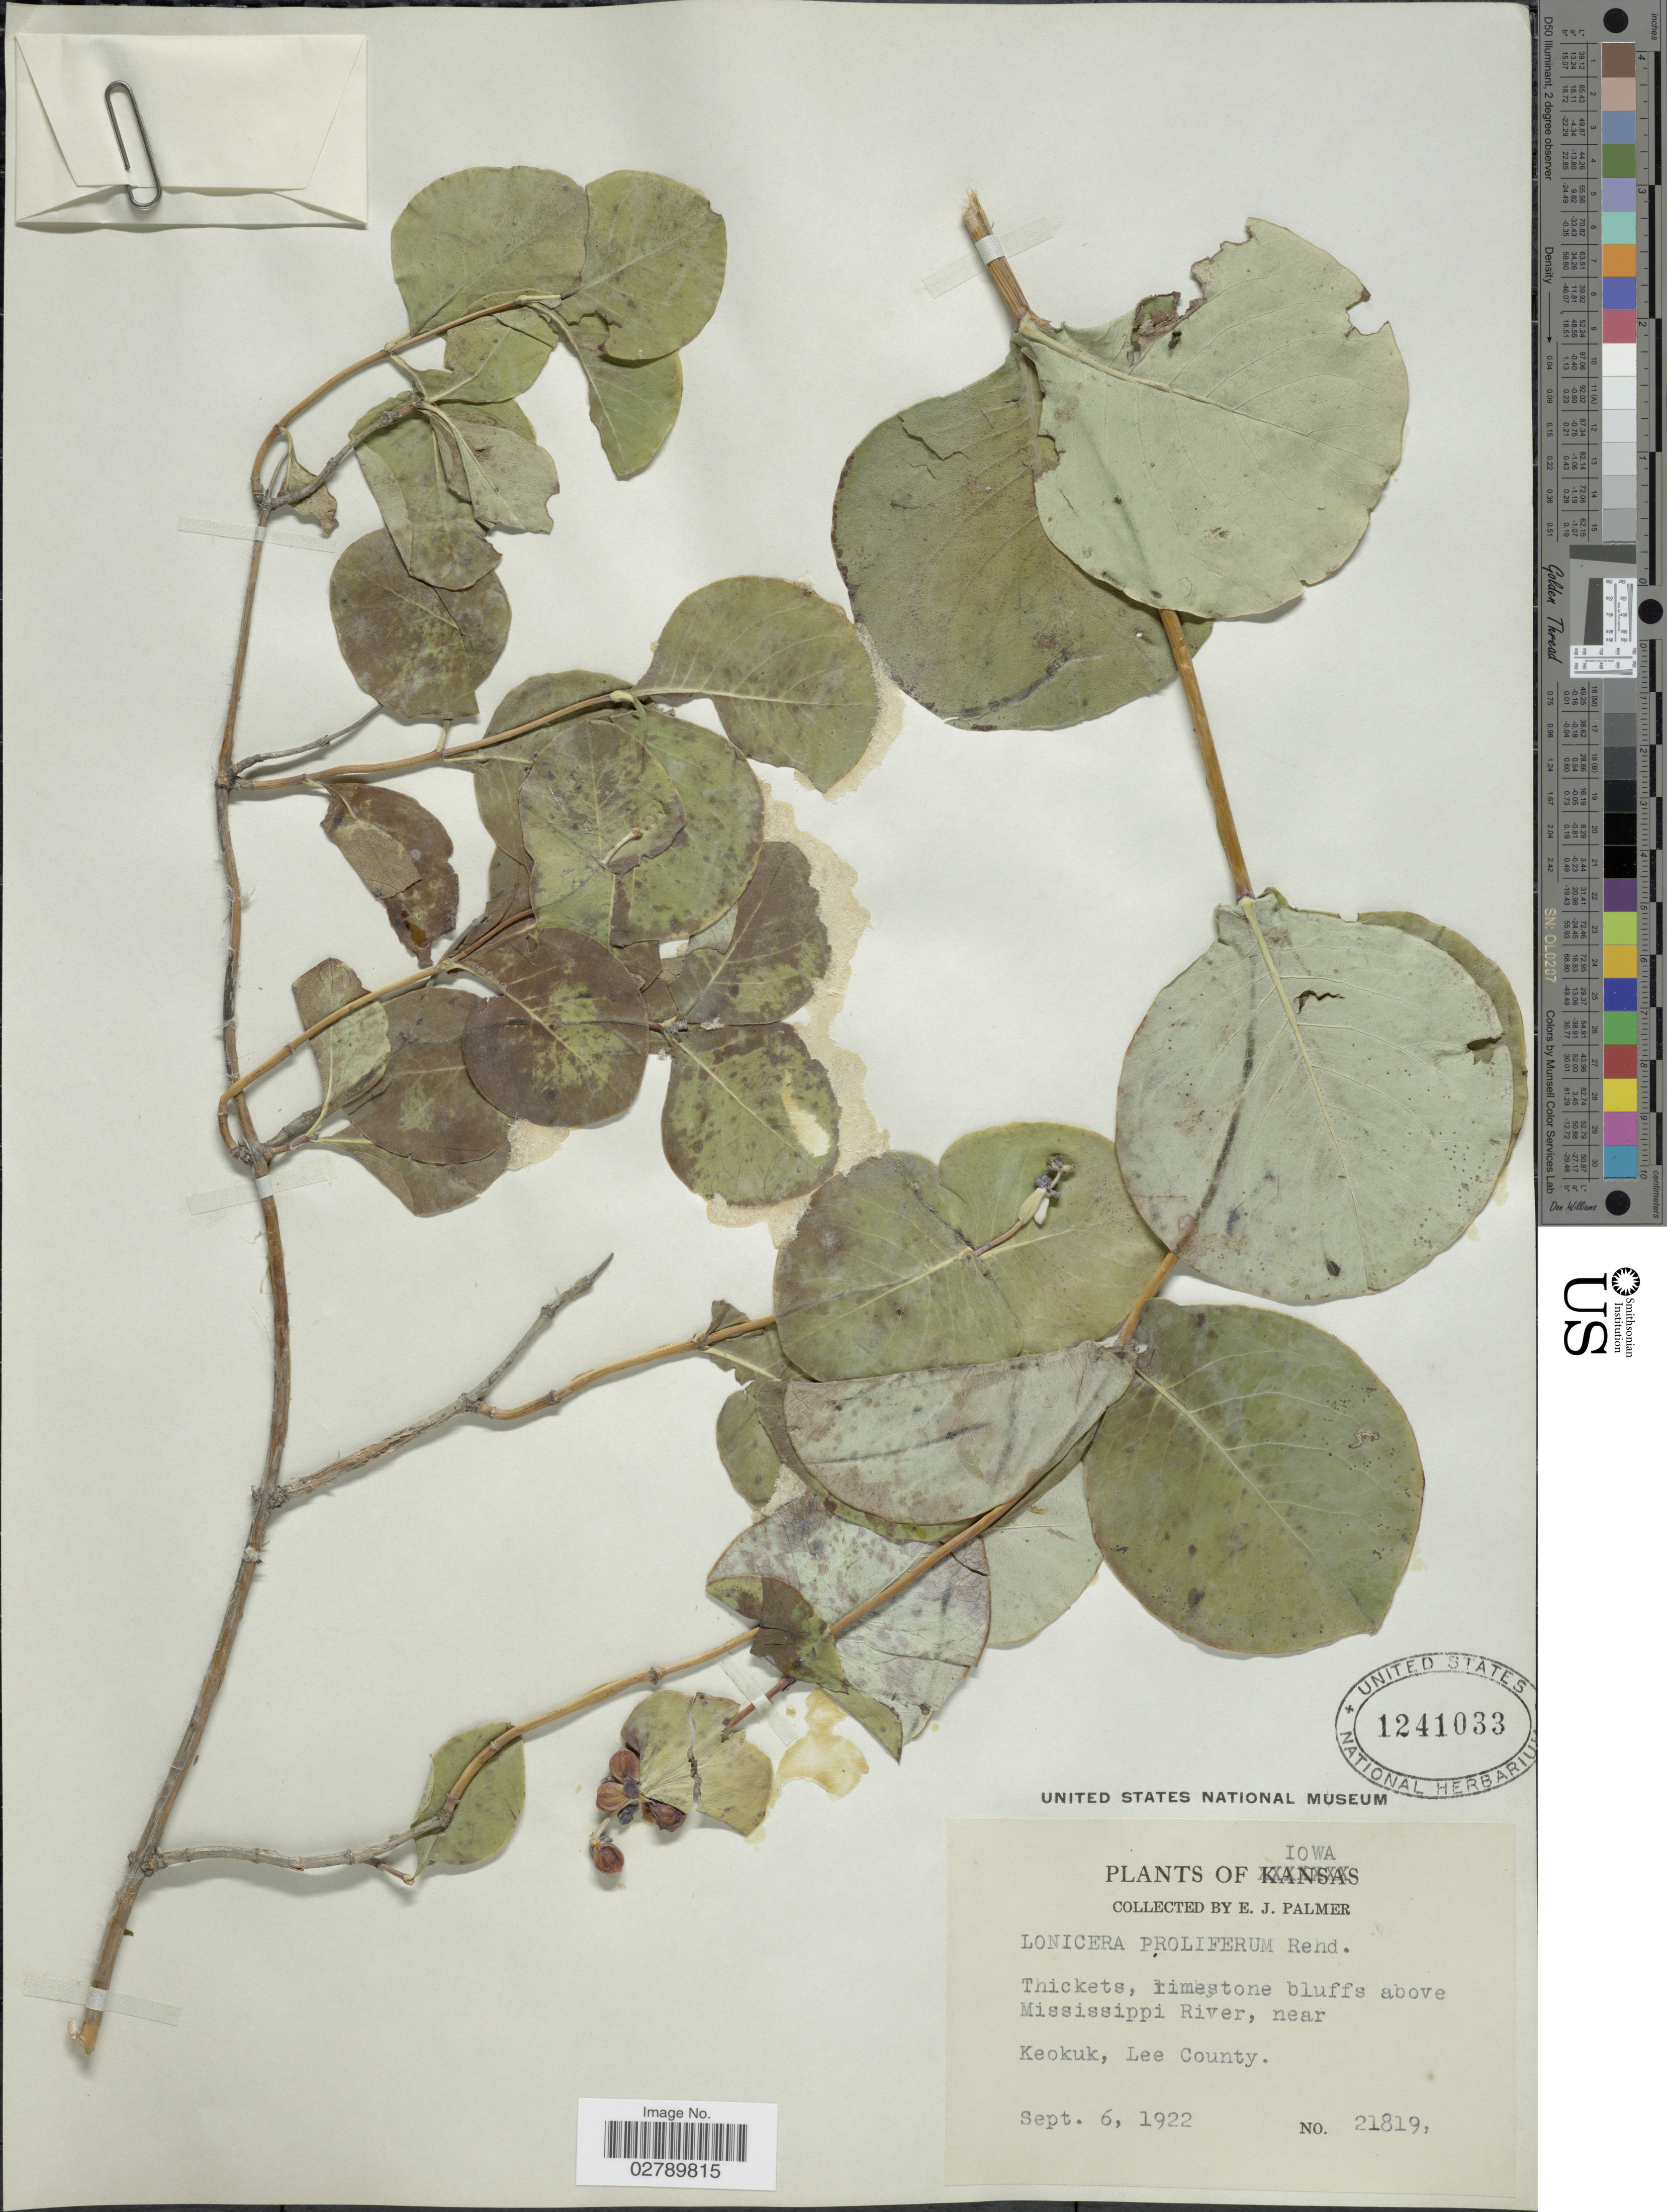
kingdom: Plantae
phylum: Tracheophyta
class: Magnoliopsida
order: Dipsacales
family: Caprifoliaceae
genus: Lonicera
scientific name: Lonicera prolifera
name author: (O. Kirchner) Booth ex Rehder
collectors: E. J. Palmer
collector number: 21819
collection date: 1922-09-06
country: United States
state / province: Iowa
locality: Thickets limestone bluffs above Mississippi River, near Keokuk, Lee County.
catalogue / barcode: US 1241033